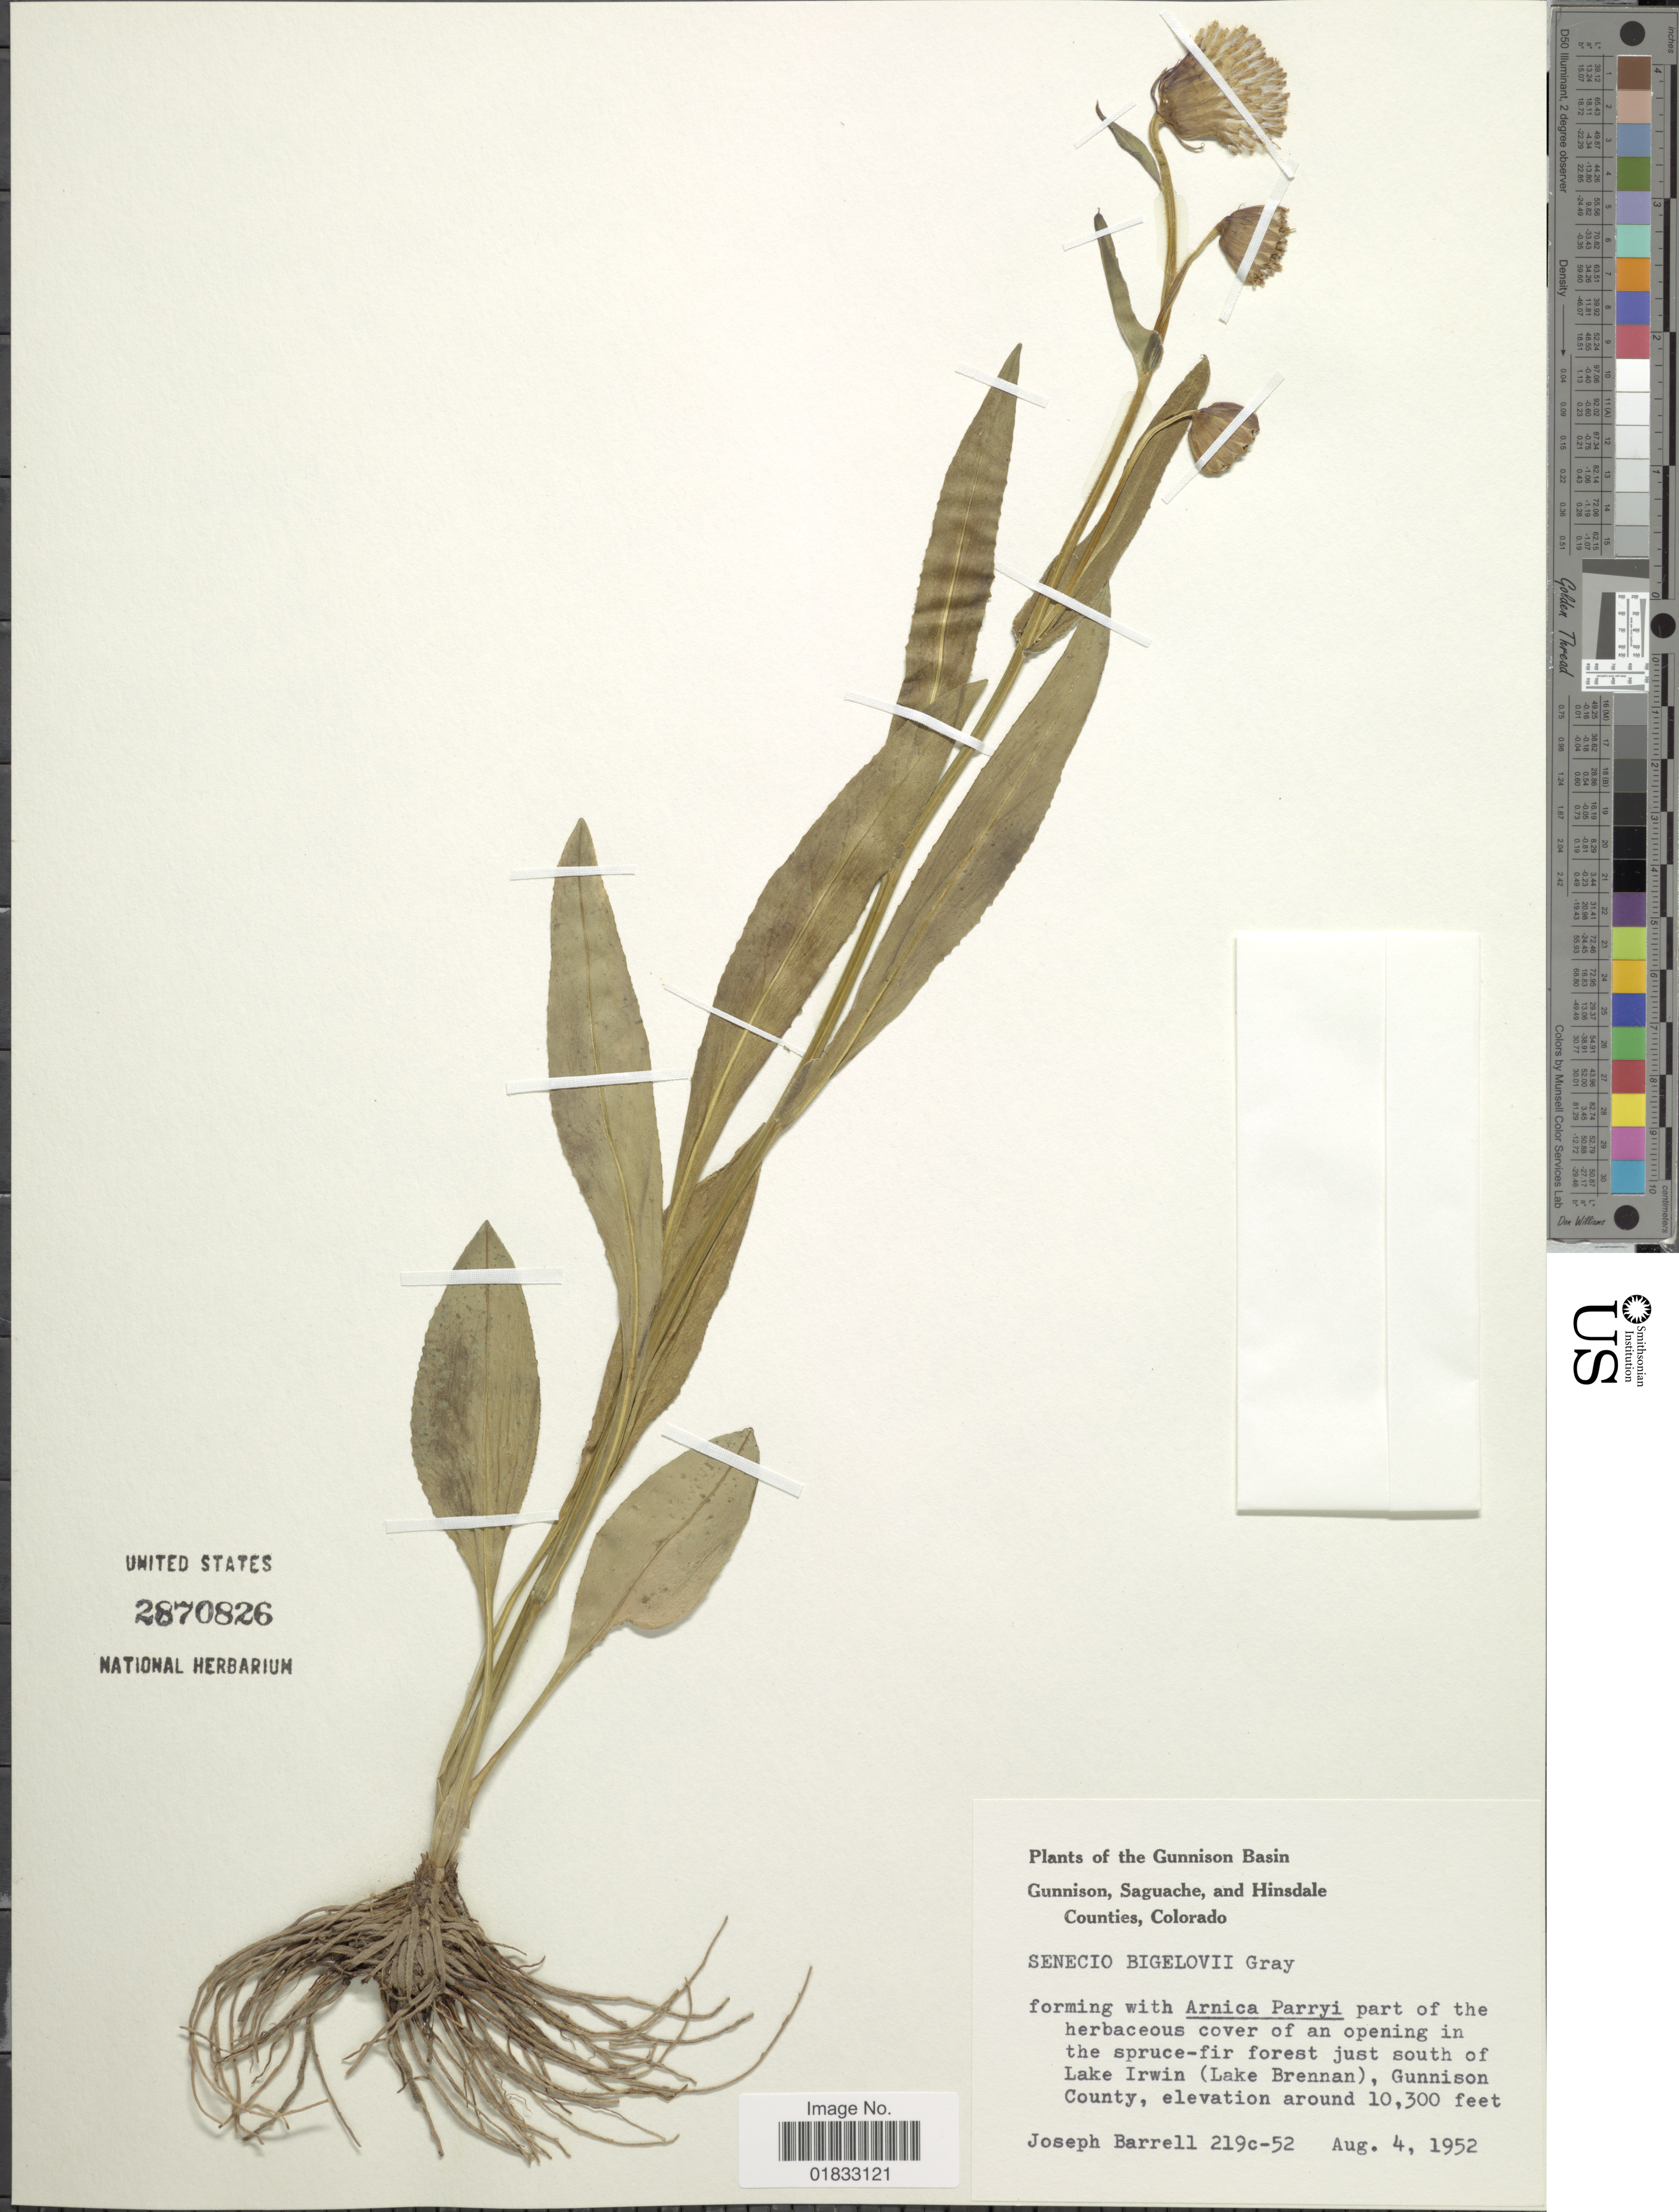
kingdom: Plantae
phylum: Tracheophyta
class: Magnoliopsida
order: Asterales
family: Asteraceae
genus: Senecio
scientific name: Senecio bigelovii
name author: A. Gray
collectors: J. Barrell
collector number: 219C-52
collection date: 1952-08-04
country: United States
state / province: Colorado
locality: Gunnison, Saguache, and Hinsdale Counties, just south of Lake Irwin (Lake Brennan), Gunnison County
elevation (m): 3139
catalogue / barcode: US 2870826